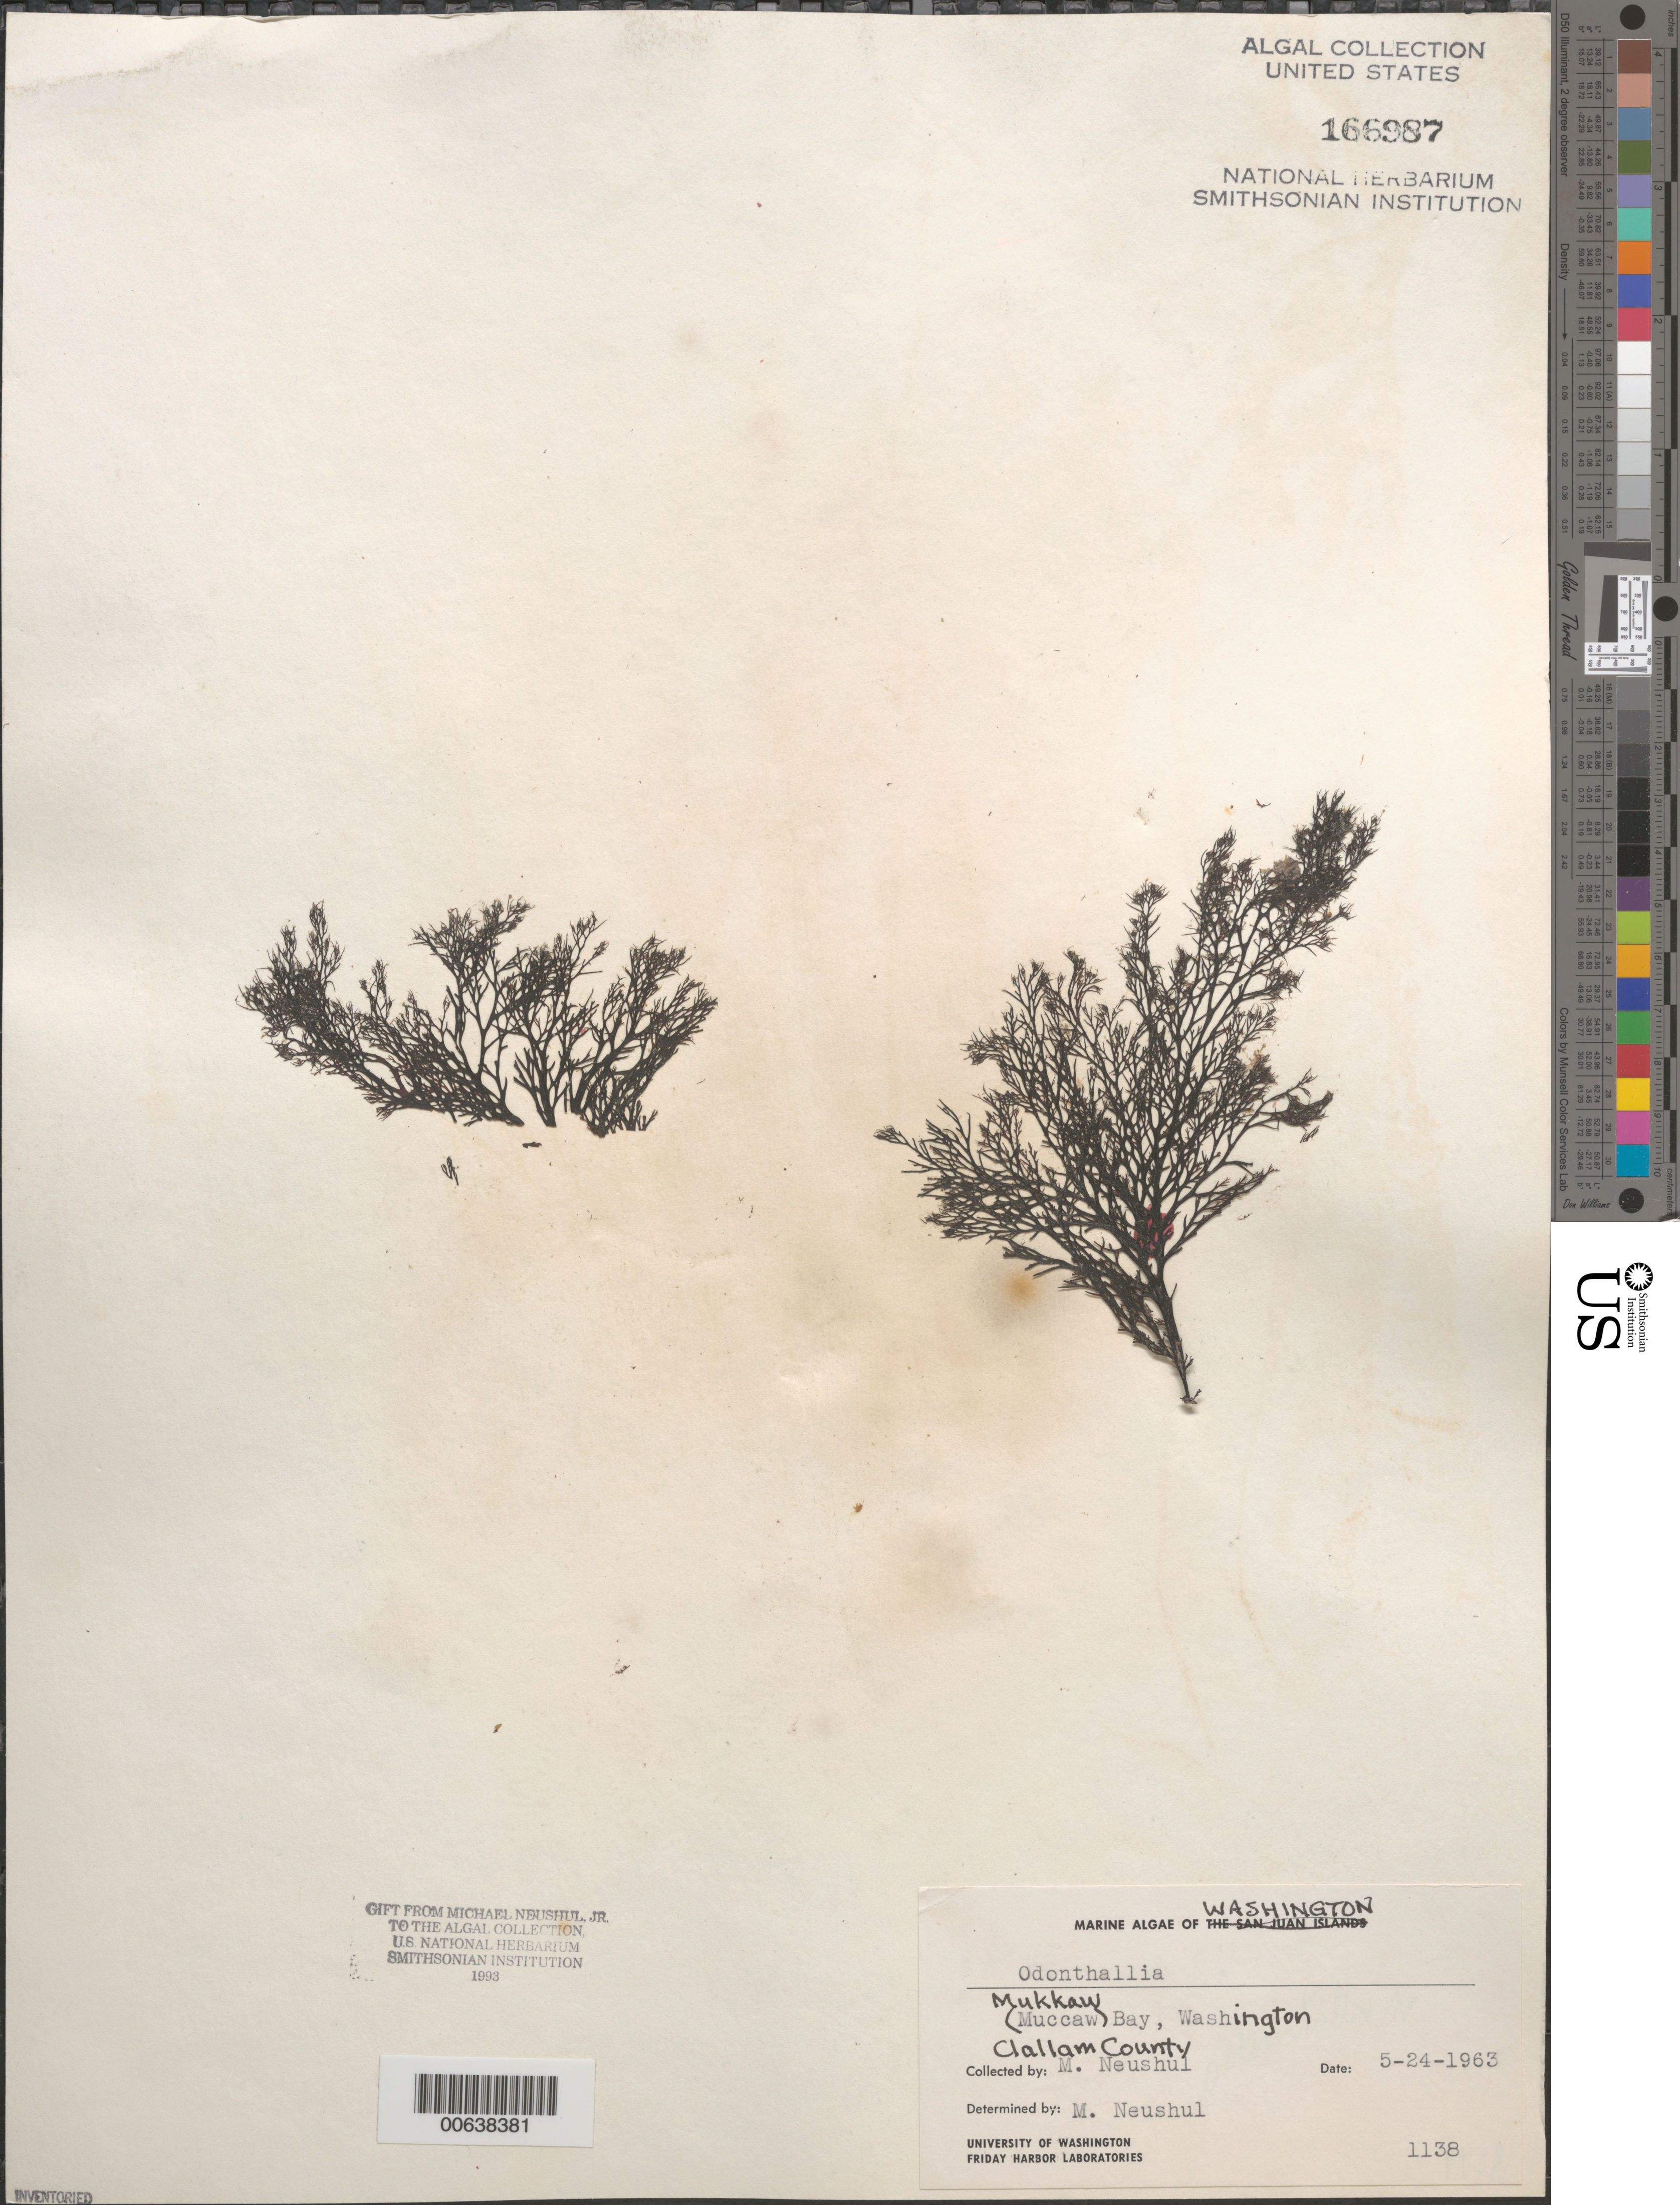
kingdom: Plantae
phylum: Rhodophyta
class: Florideophyceae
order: Ceramiales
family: Rhodomelaceae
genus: Odonthalia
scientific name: Odonthalia sp.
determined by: Neushul, M.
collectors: M. Neushul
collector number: Neushul 1138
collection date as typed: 24 May 1963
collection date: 1963-05-24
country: United States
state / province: Washington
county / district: Clallam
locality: Mukkaw Bay (Muccaw Bay)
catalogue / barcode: US 166987